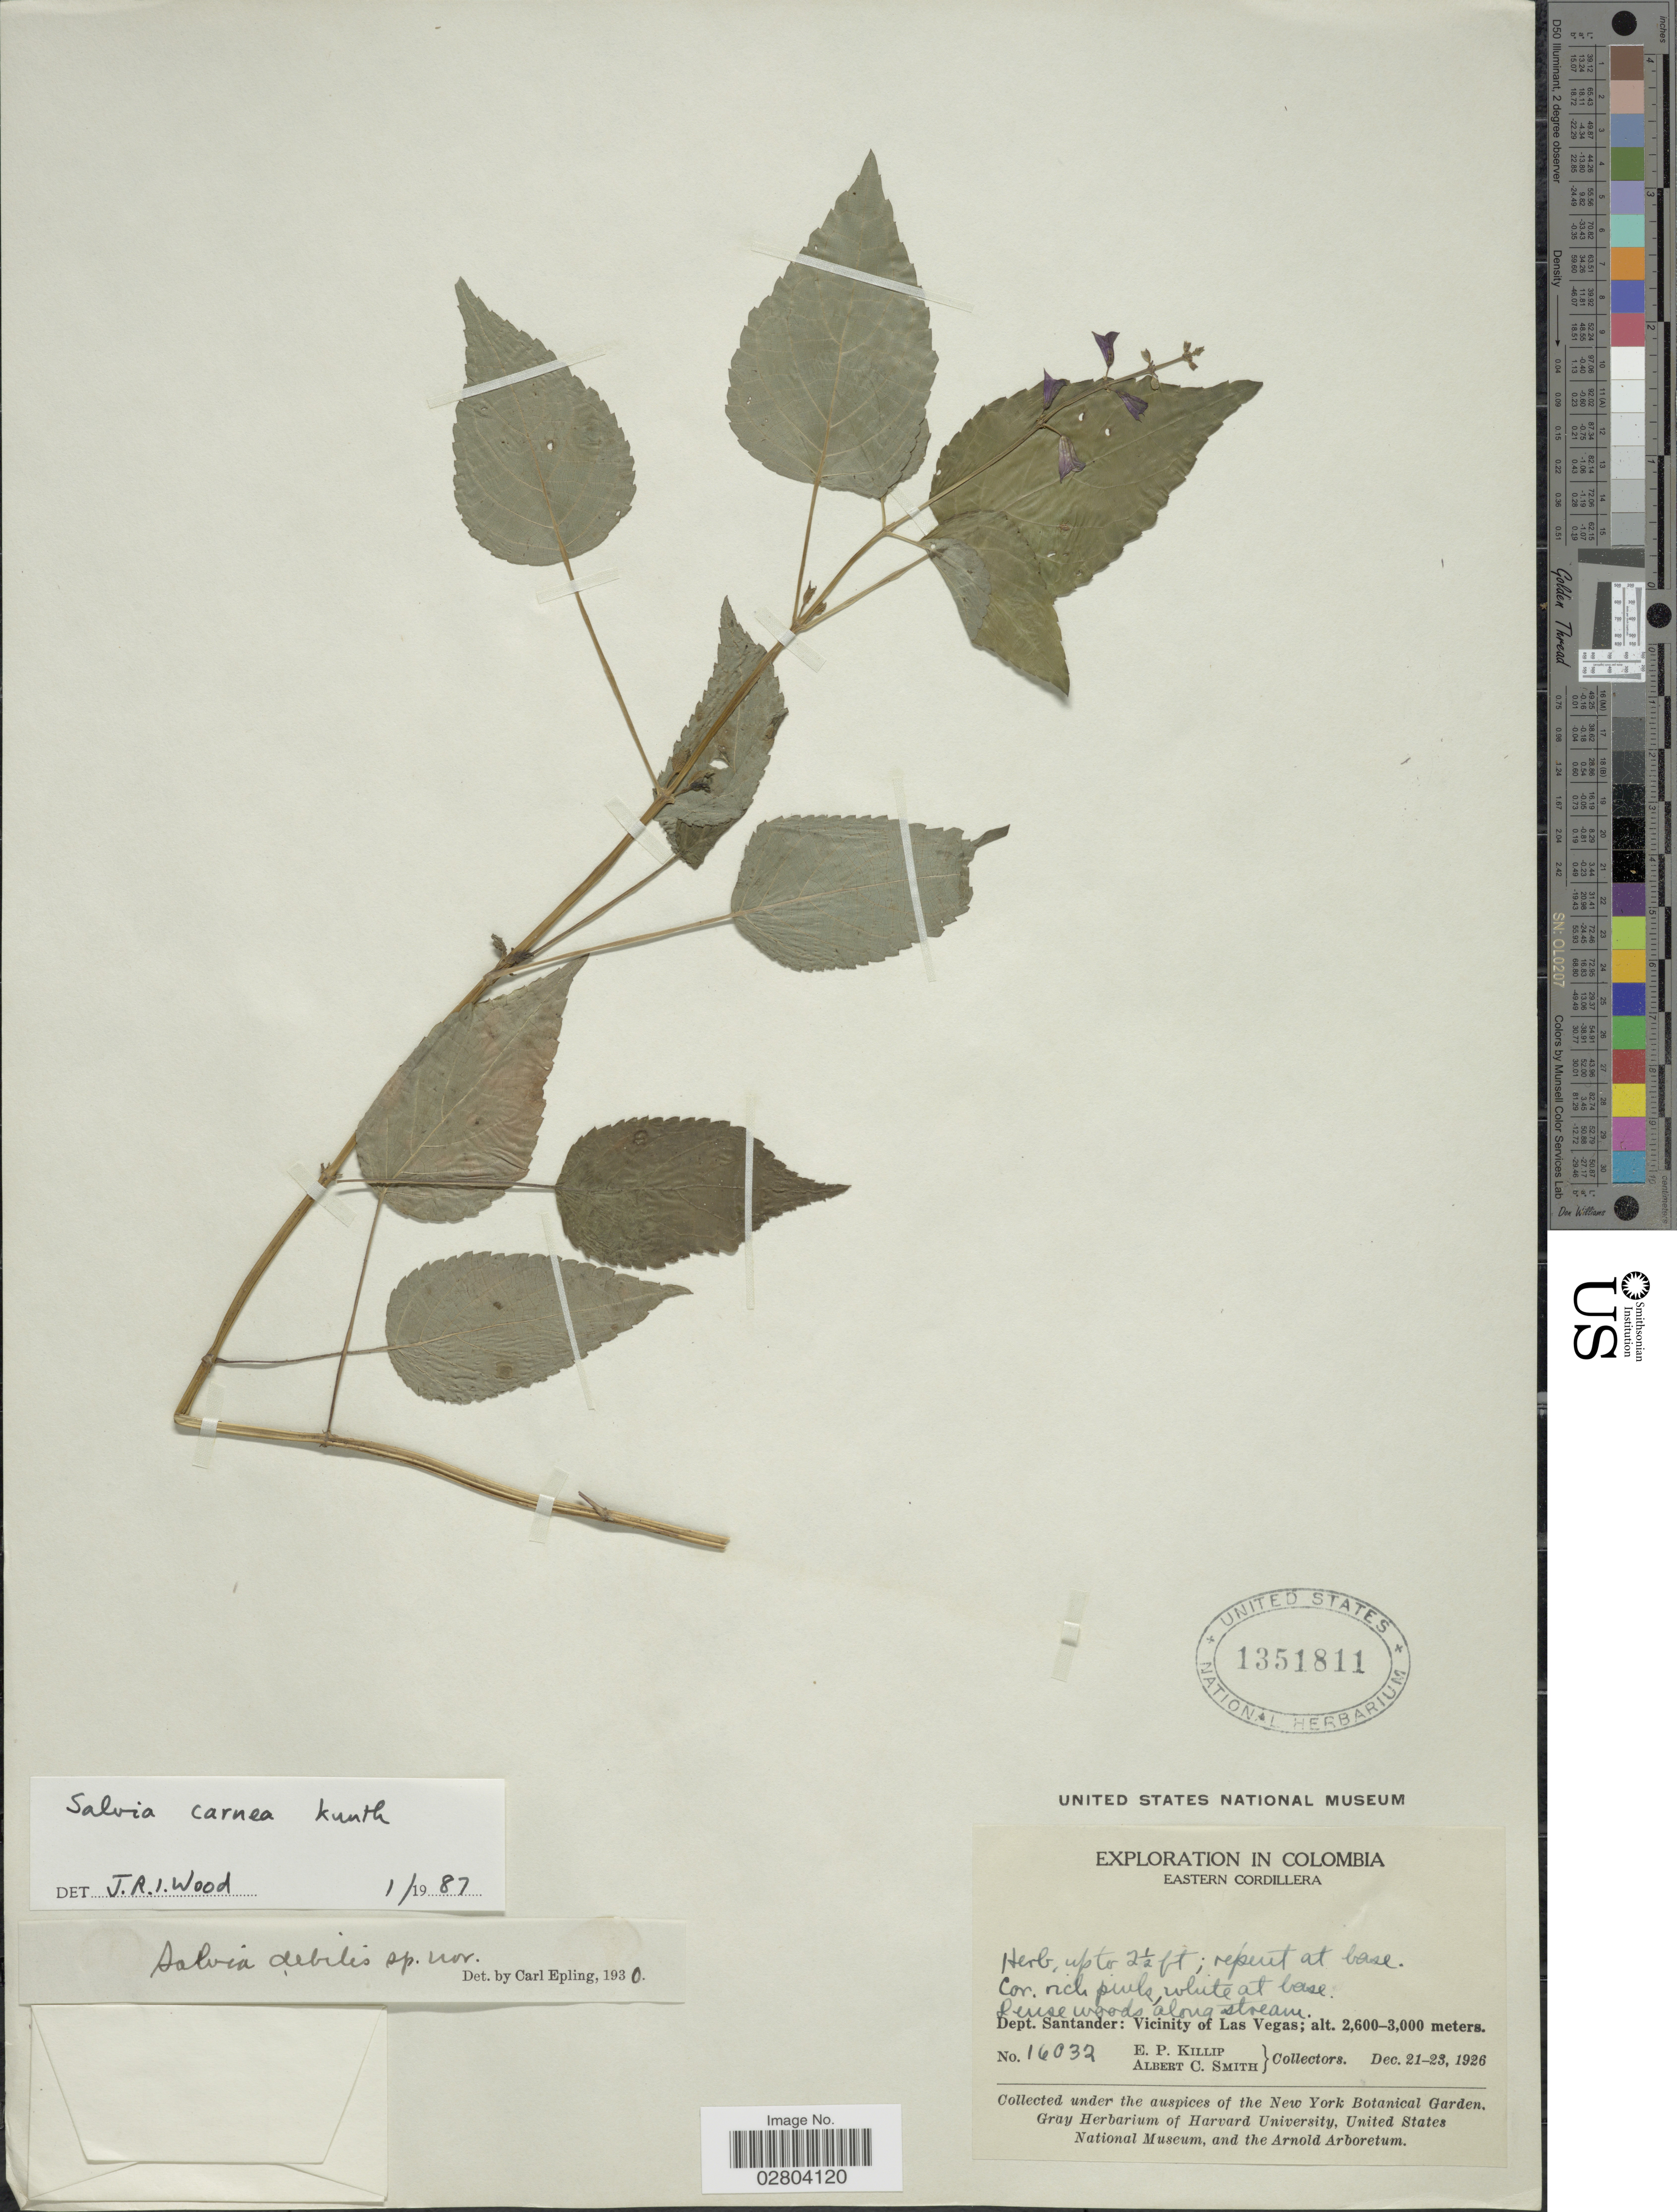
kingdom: Plantae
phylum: Tracheophyta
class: Magnoliopsida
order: Lamiales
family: Lamiaceae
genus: Salvia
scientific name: Salvia carnea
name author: Kunth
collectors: E. P. Killip & A. C. Smith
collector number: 16032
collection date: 1926-12-21/1926-12-23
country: Colombia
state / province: Santander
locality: Eastern Cordillera. Dept. Santander: Vicinity of Las Vegas.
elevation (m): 2600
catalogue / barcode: US 1351811